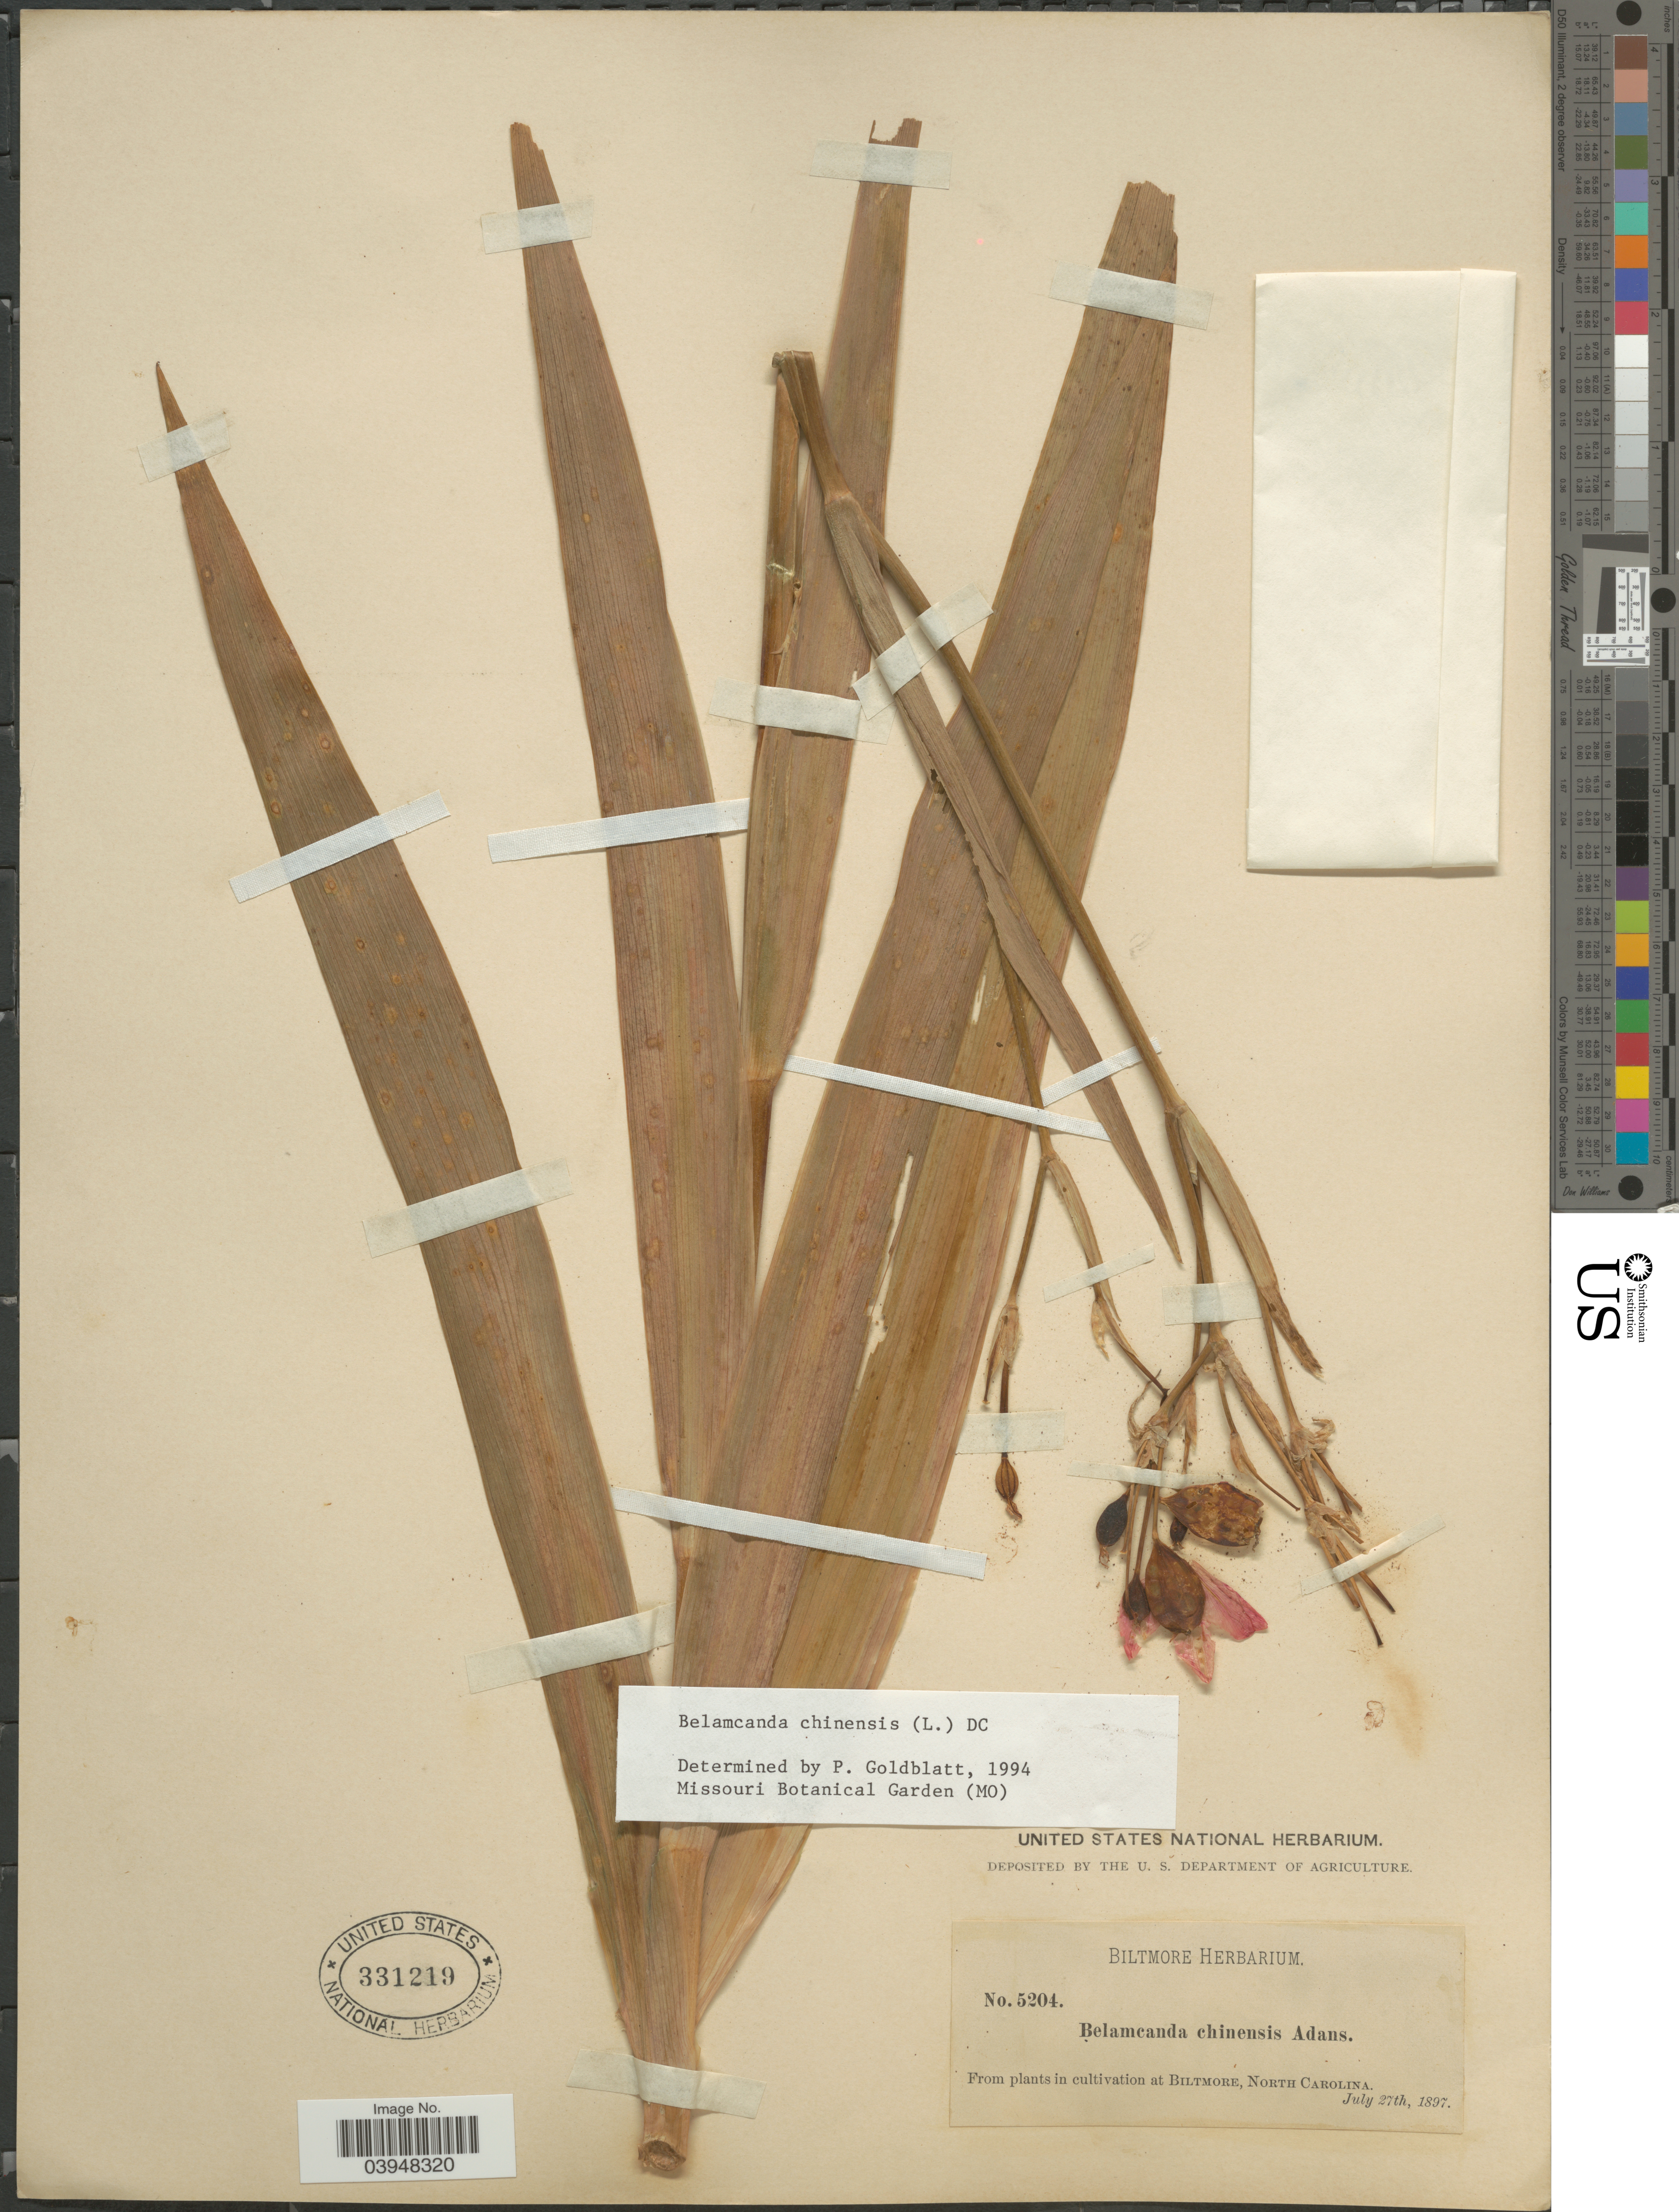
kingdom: Plantae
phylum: Tracheophyta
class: Liliopsida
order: Asparagales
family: Iridaceae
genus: Iris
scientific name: Iris domestica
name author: (L.) Goldblatt & Mabb.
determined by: Strong, Mark T., (BOT), Smithsonian Institution - National Museum of Natural History (UNITED STATES)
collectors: ex herb. Biltmore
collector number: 5204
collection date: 1897-07-27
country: United States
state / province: North Carolina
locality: At Biltmore.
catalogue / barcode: US 331219